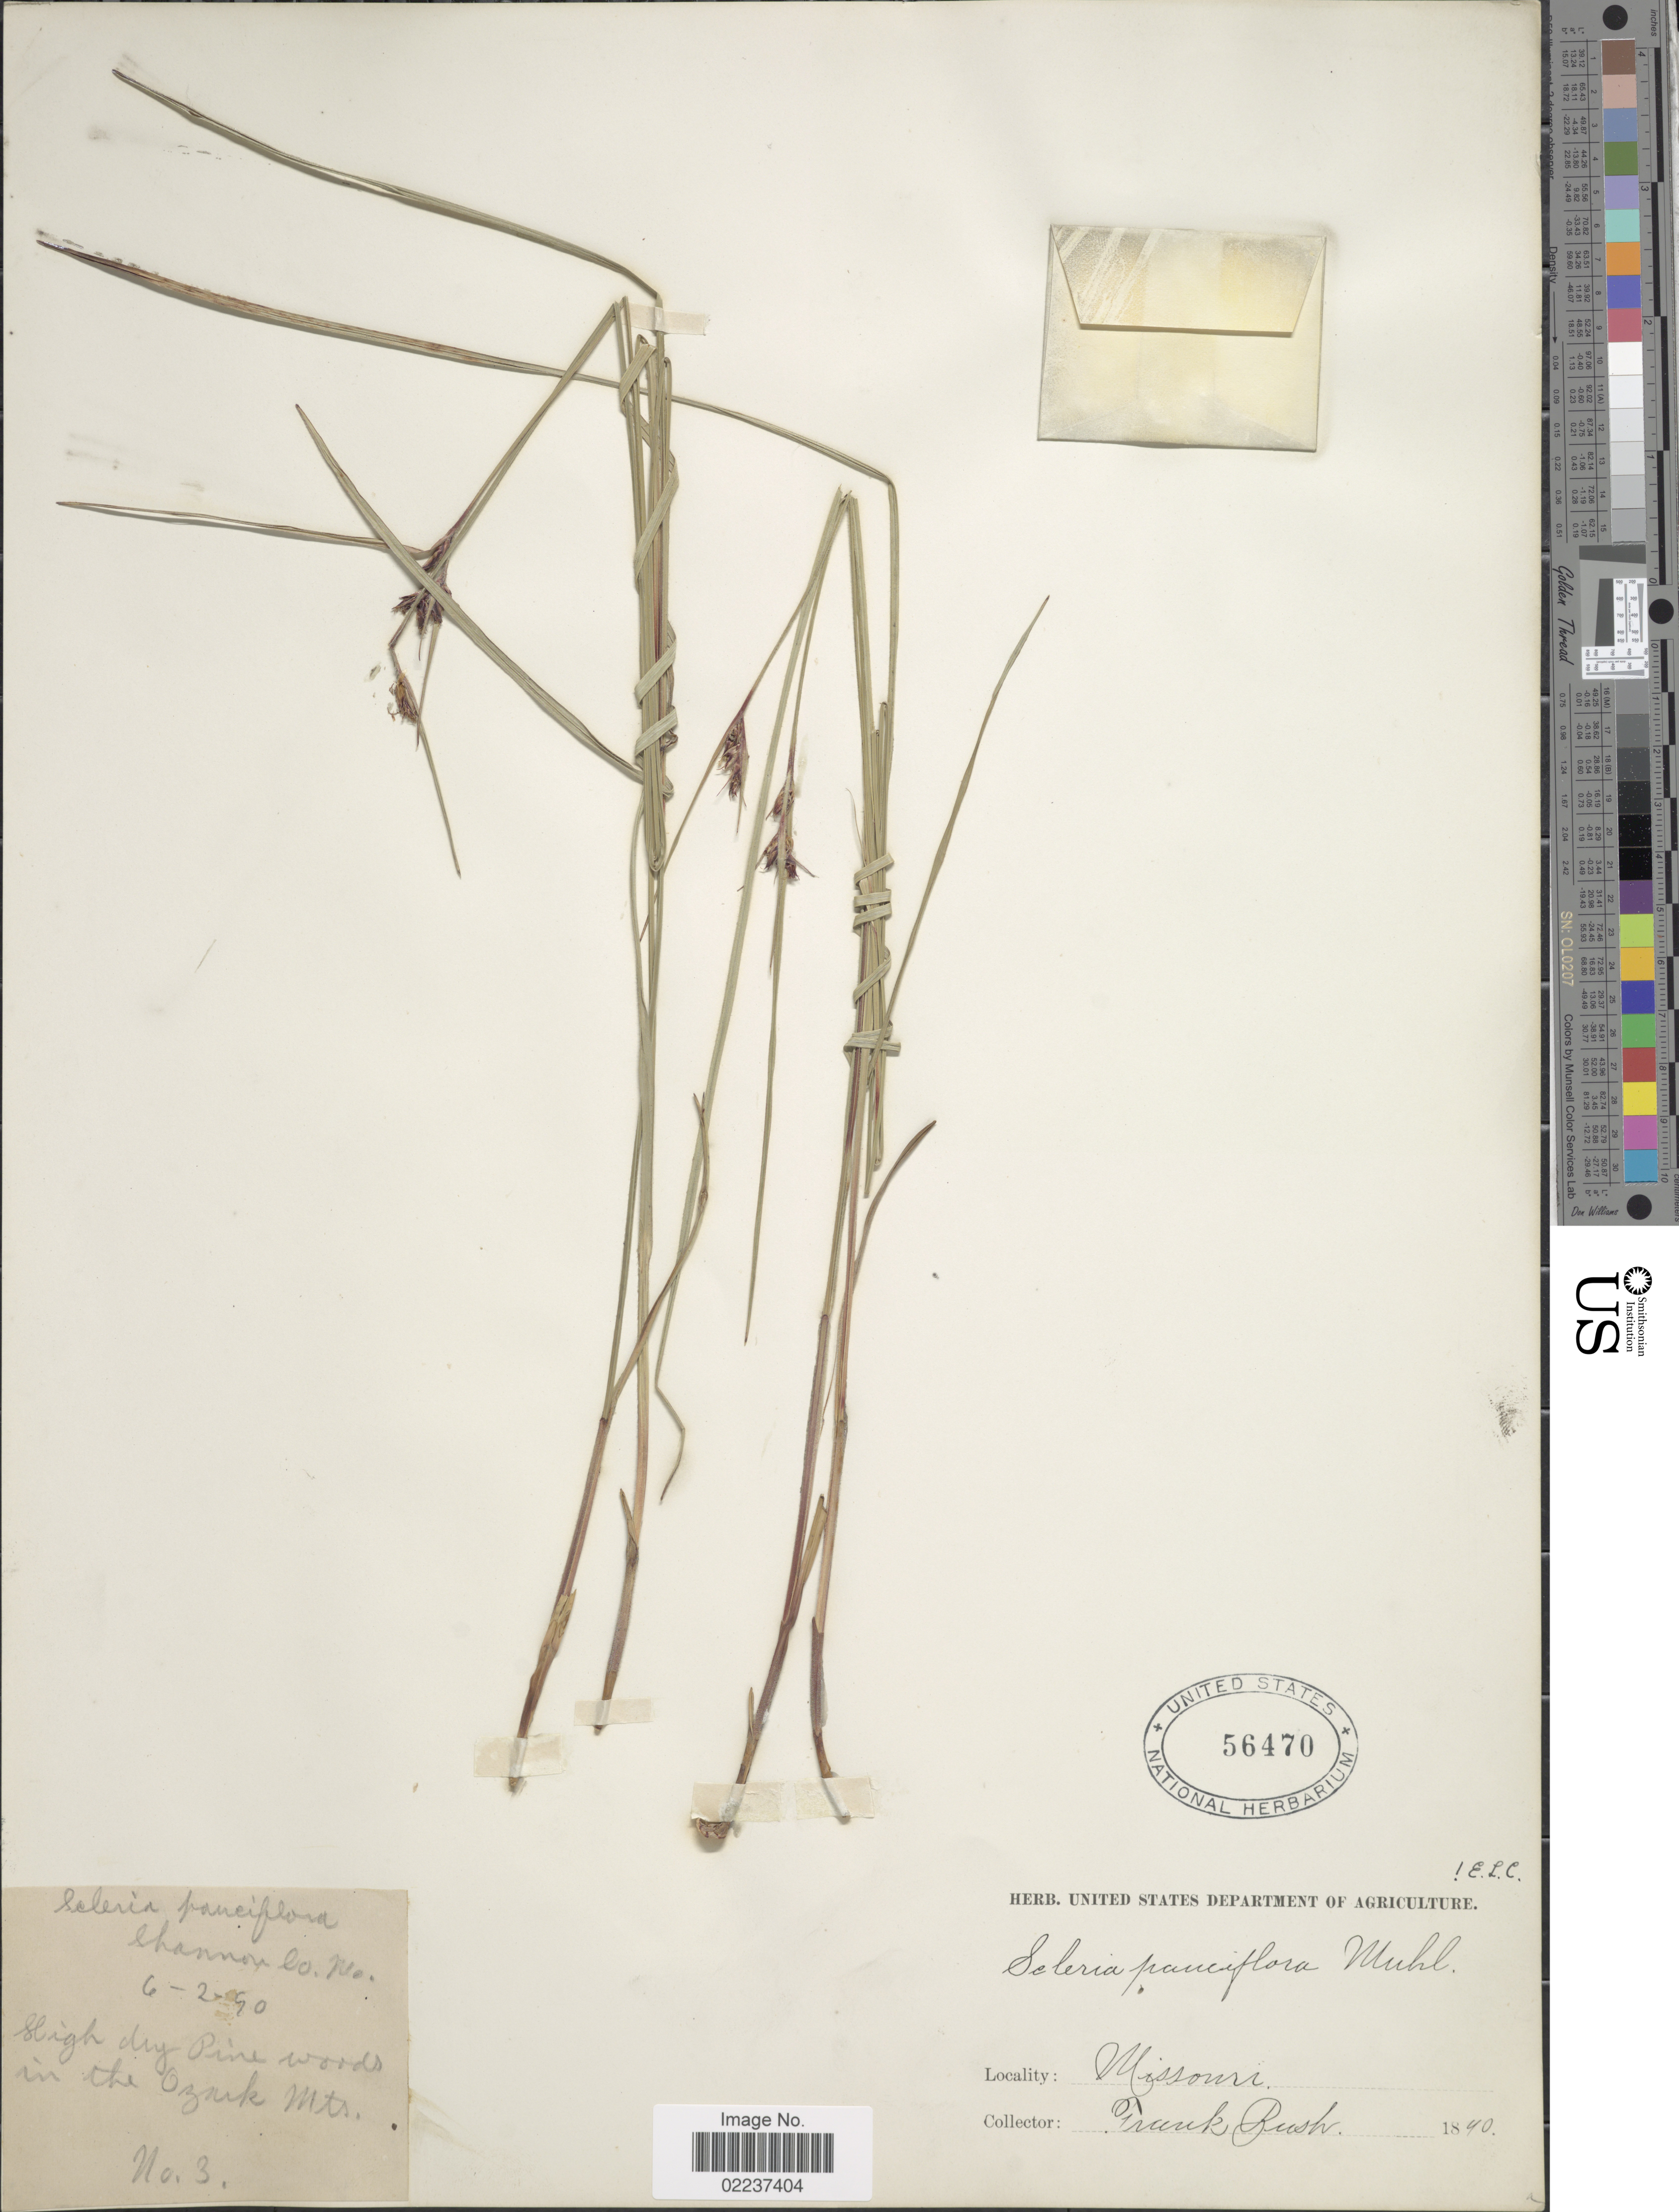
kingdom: Plantae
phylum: Tracheophyta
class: Liliopsida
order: Poales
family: Cyperaceae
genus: Scleria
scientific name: Scleria pauciflora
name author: Muhl. ex Willd.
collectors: F. Bush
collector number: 3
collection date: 1890-06-02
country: United States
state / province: Missouri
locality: Shannon Co., Oznik Mts.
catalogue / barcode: US 56470